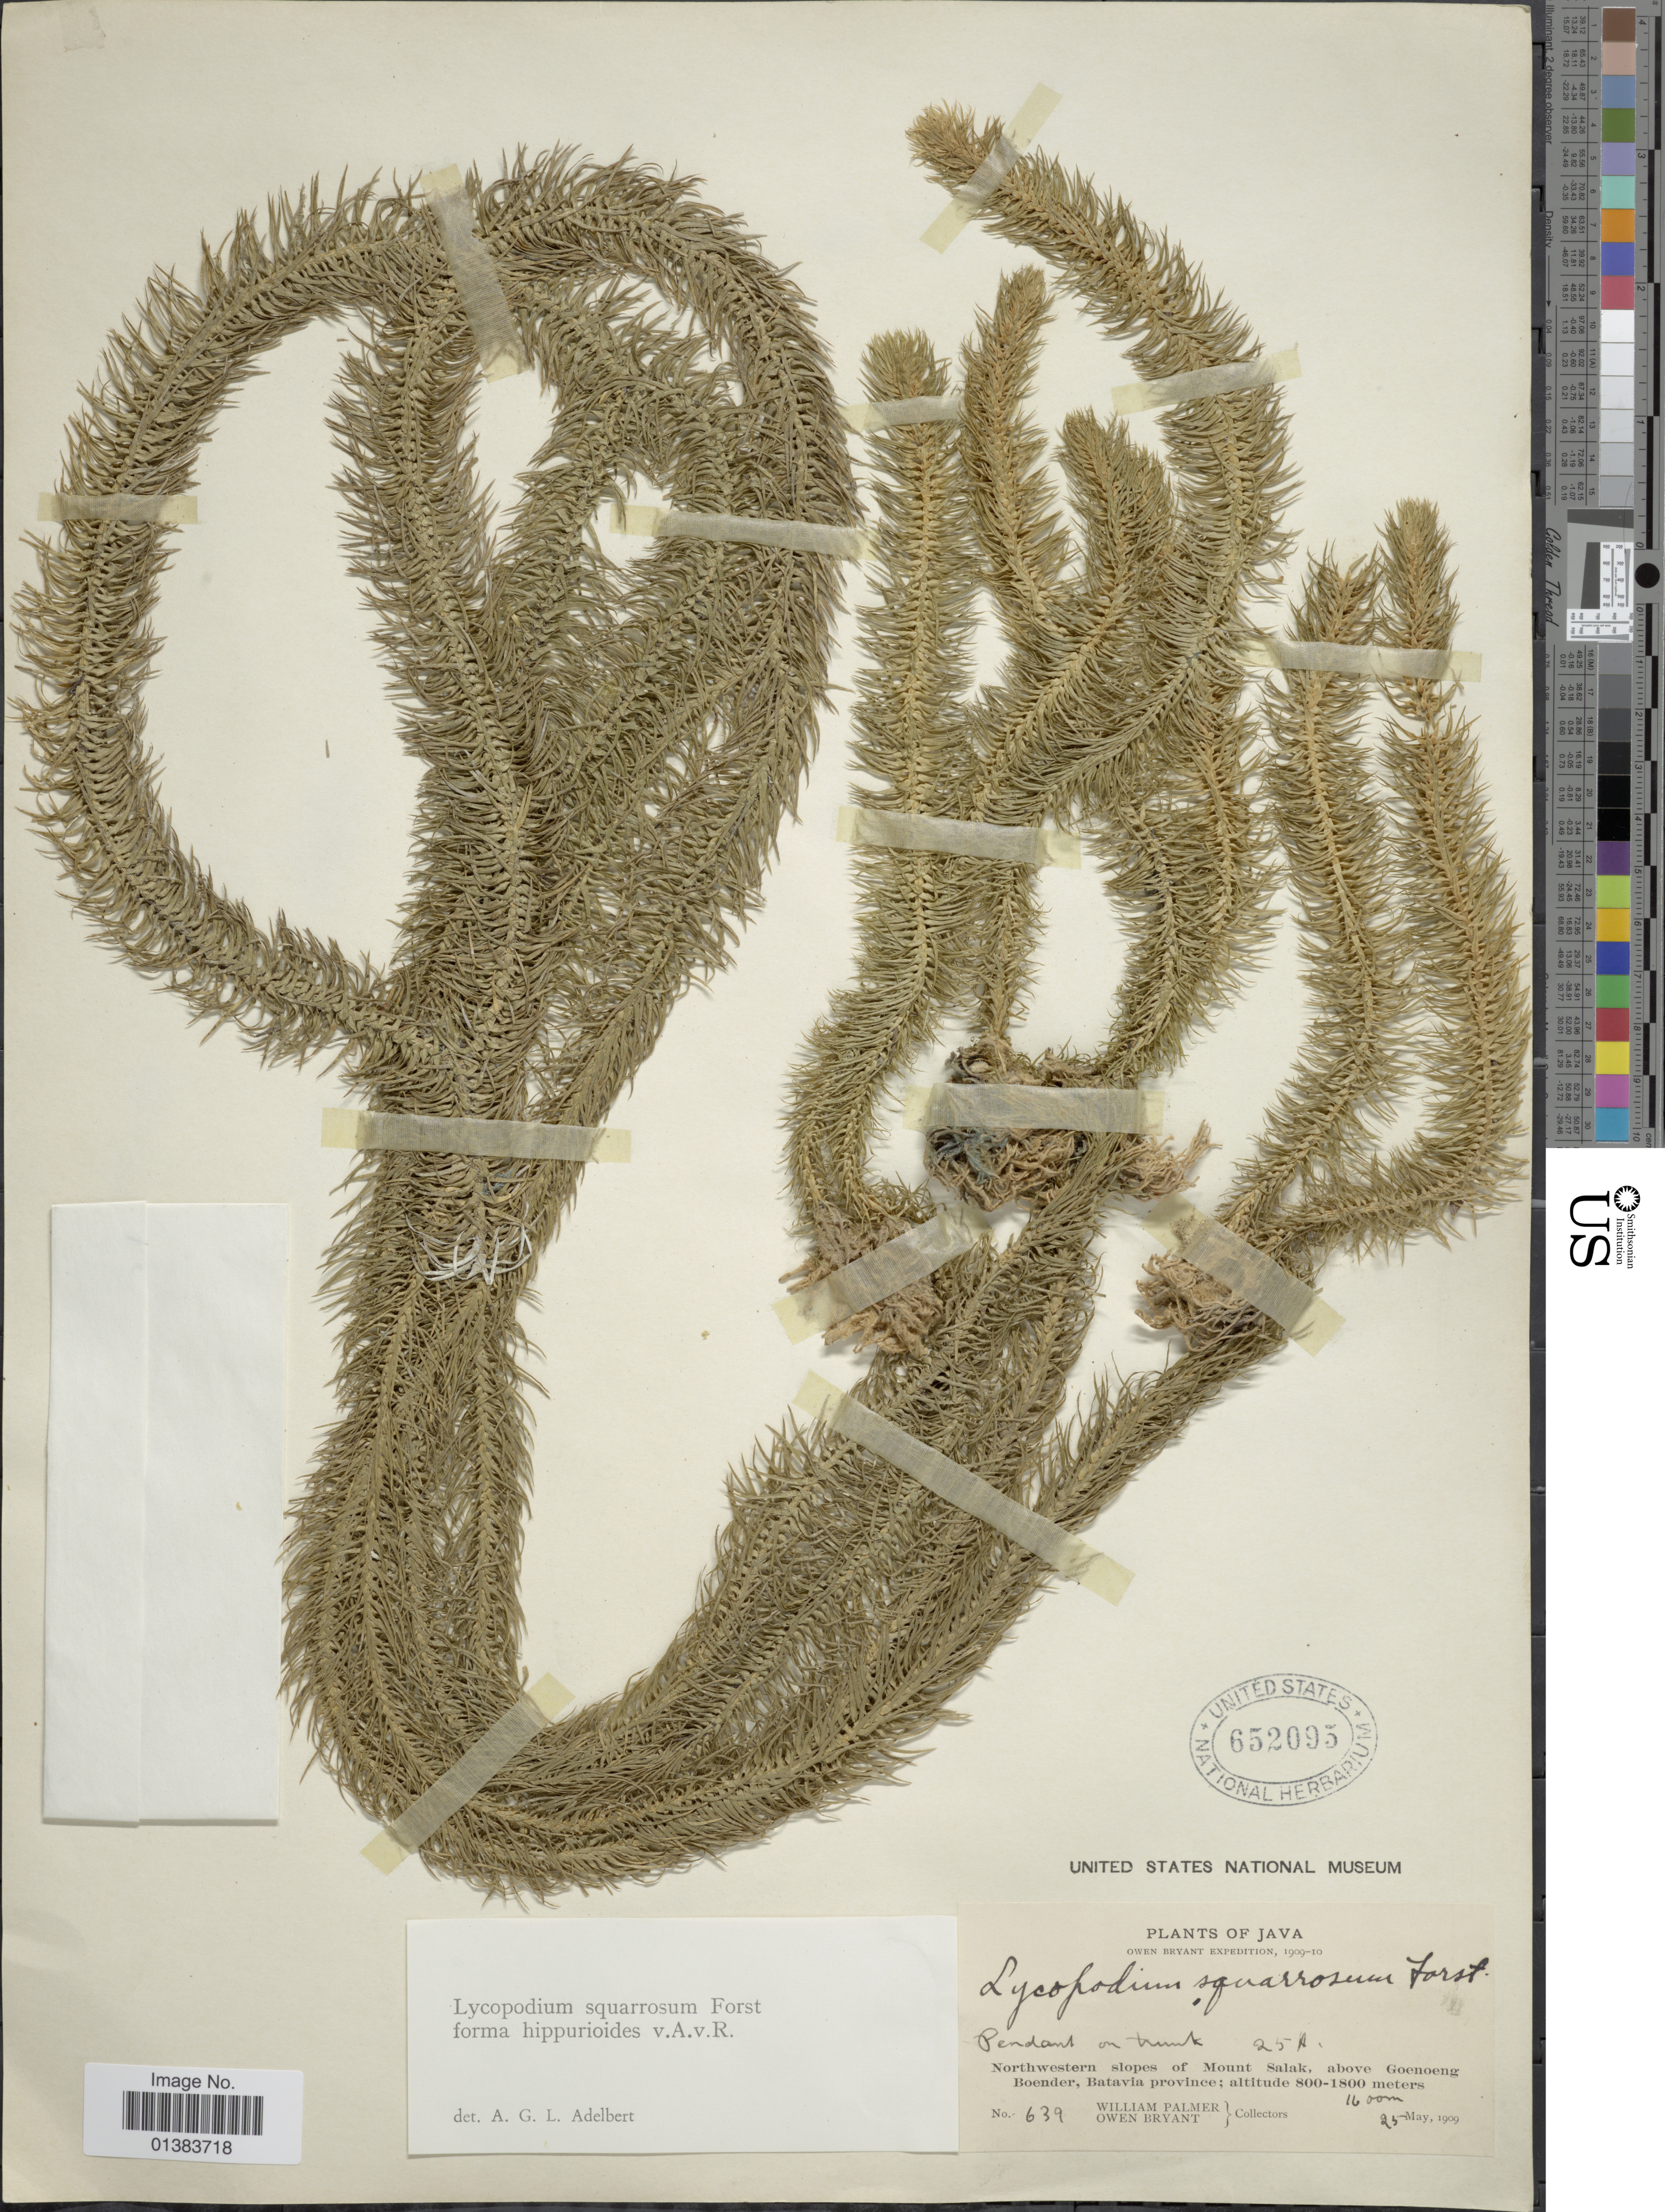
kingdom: Plantae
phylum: Tracheophyta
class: Lycopodiopsida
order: Lycopodiales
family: Lycopodiaceae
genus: Phlegmariurus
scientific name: Phlegmariurus squarrosus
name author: (G. Forst.) Á. Löve & D. Löve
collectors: W. Palmer & O. Bryant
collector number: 639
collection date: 1909-05-25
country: Indonesia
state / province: Java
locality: Northwestern slopes of Mount Salak, above Goenoeng Boender, Batavia province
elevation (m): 1600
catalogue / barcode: US 652095